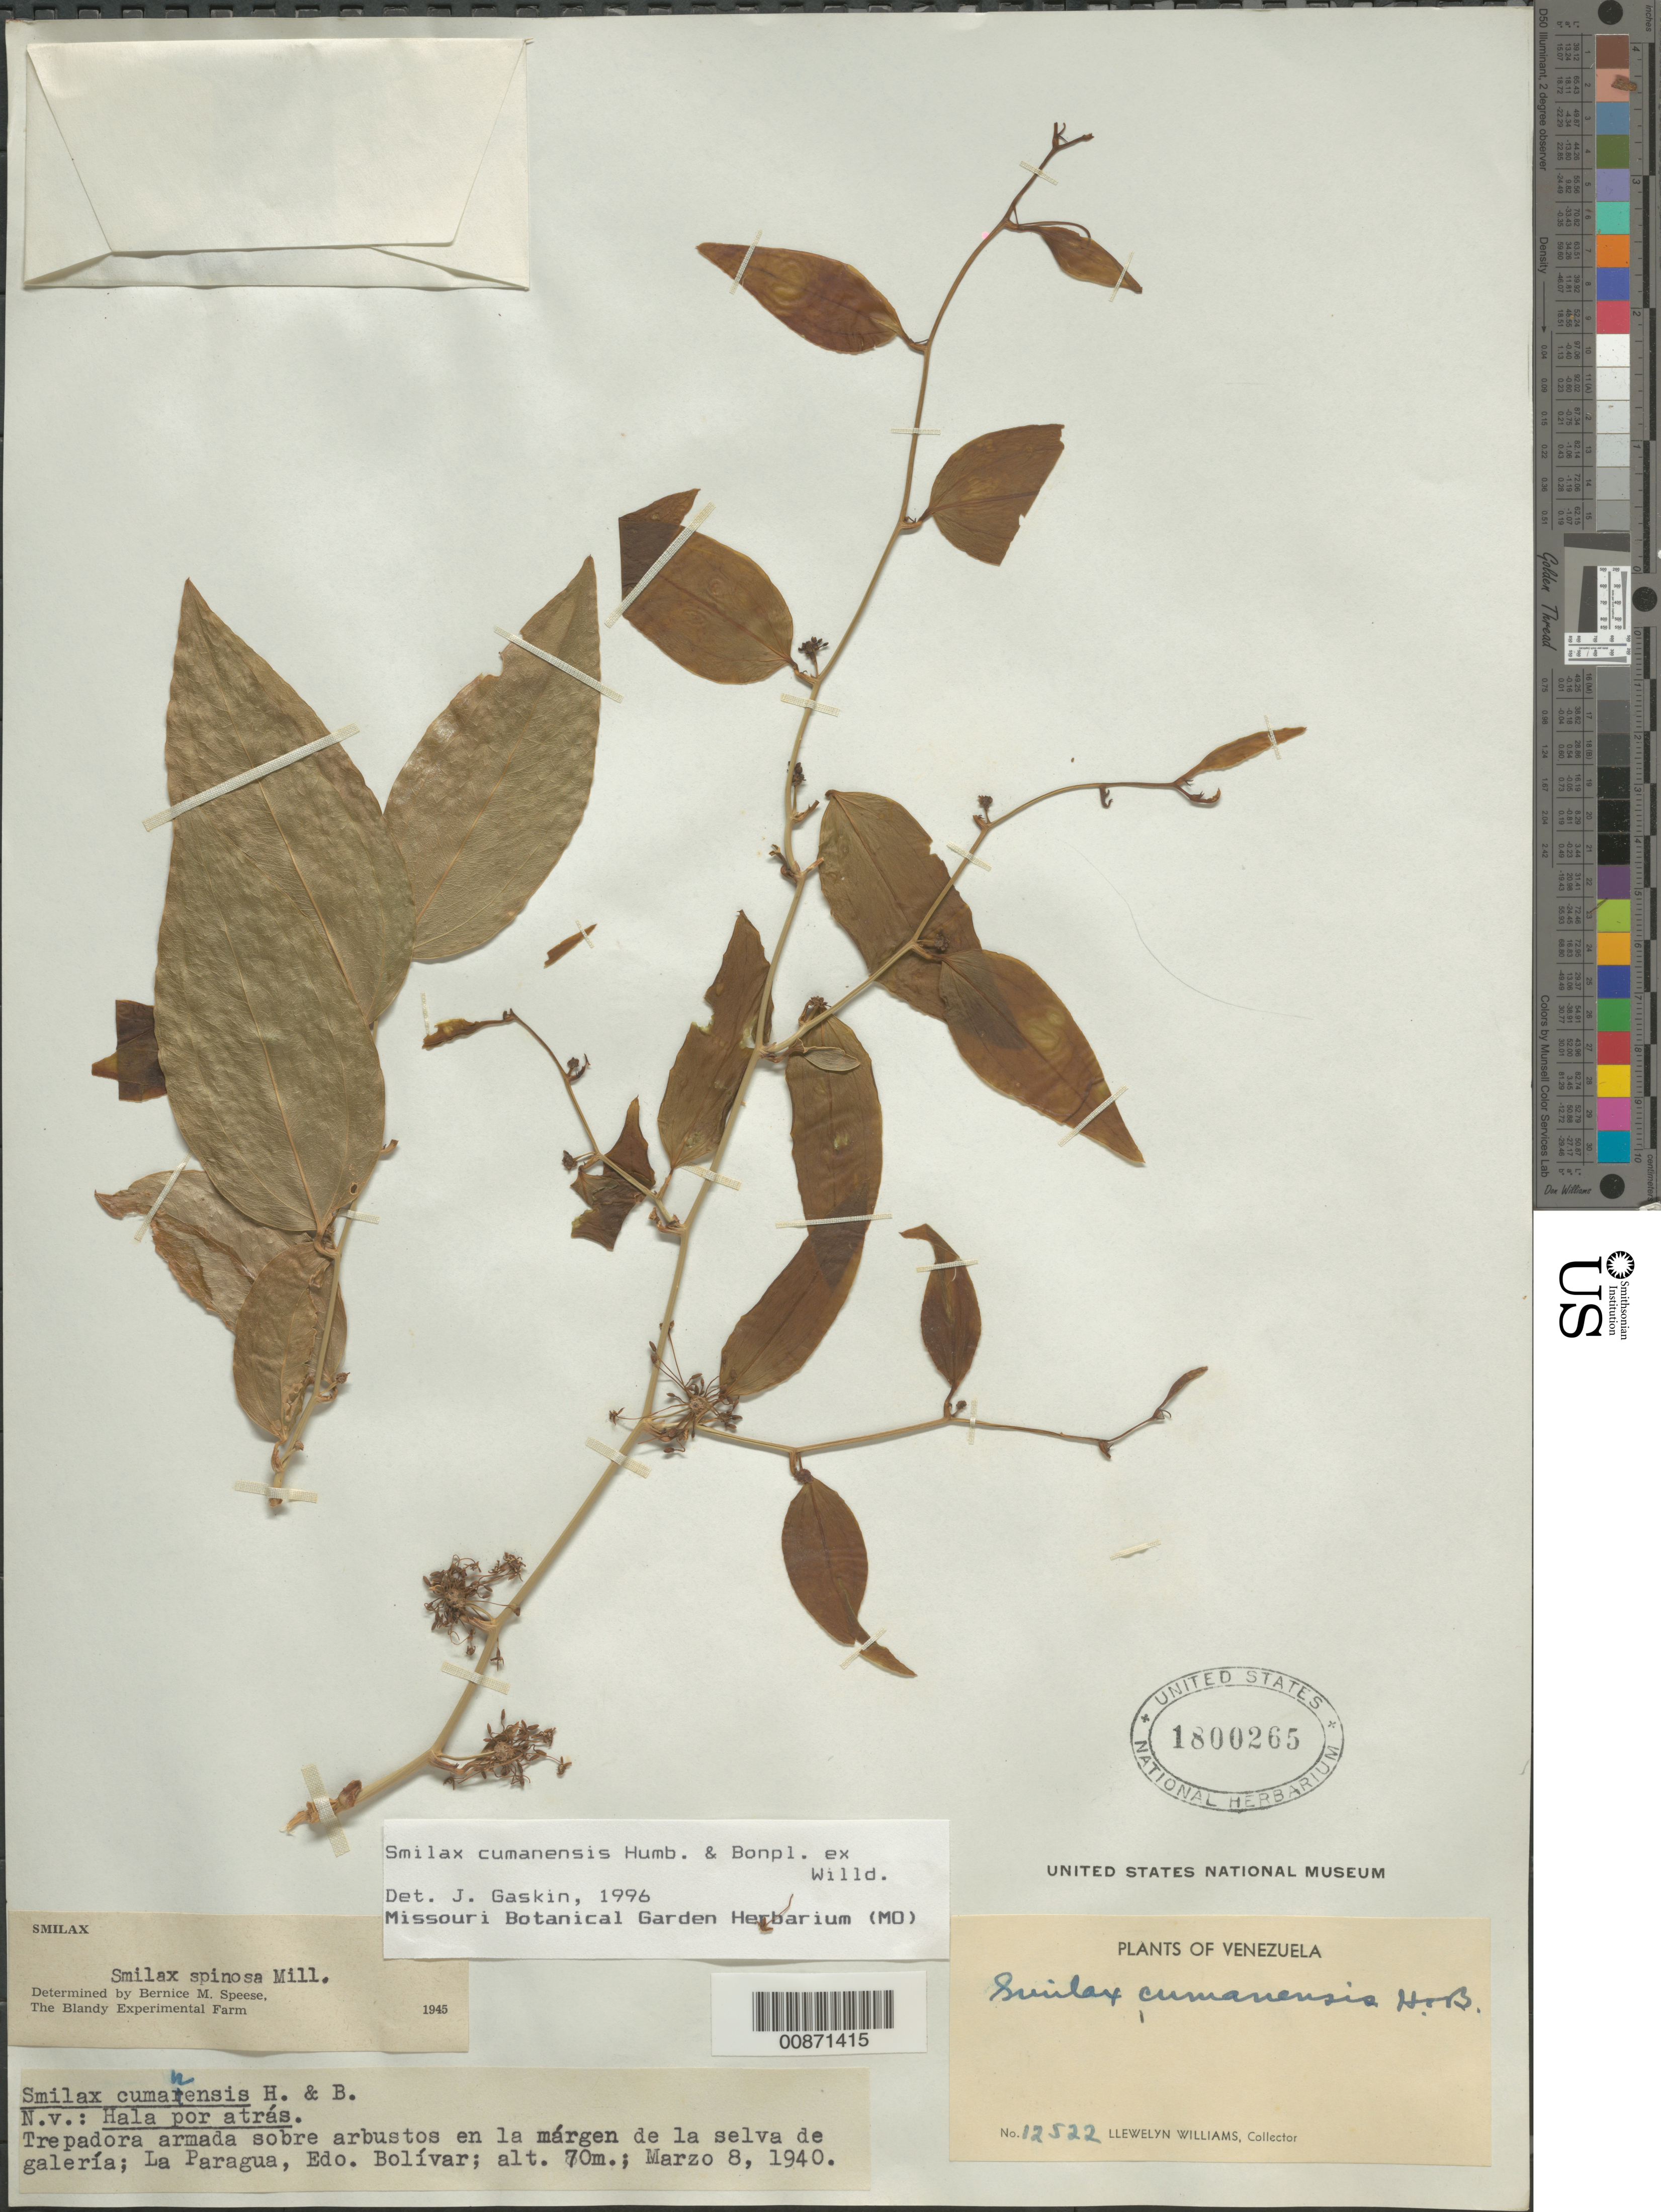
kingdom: Plantae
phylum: Tracheophyta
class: Liliopsida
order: Liliales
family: Smilacaceae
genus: Smilax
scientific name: Smilax cumanensis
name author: Humb. & Bonpl. ex Willd.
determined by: Gaskin, J. F.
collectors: Ll. Williams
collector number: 12522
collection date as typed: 8-Mar-40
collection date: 1940-03-08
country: Venezuela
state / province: Bolívar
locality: La Paragua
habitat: Sobre arbustos en la margen de la selva de galeria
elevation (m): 70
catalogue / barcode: US 1800265